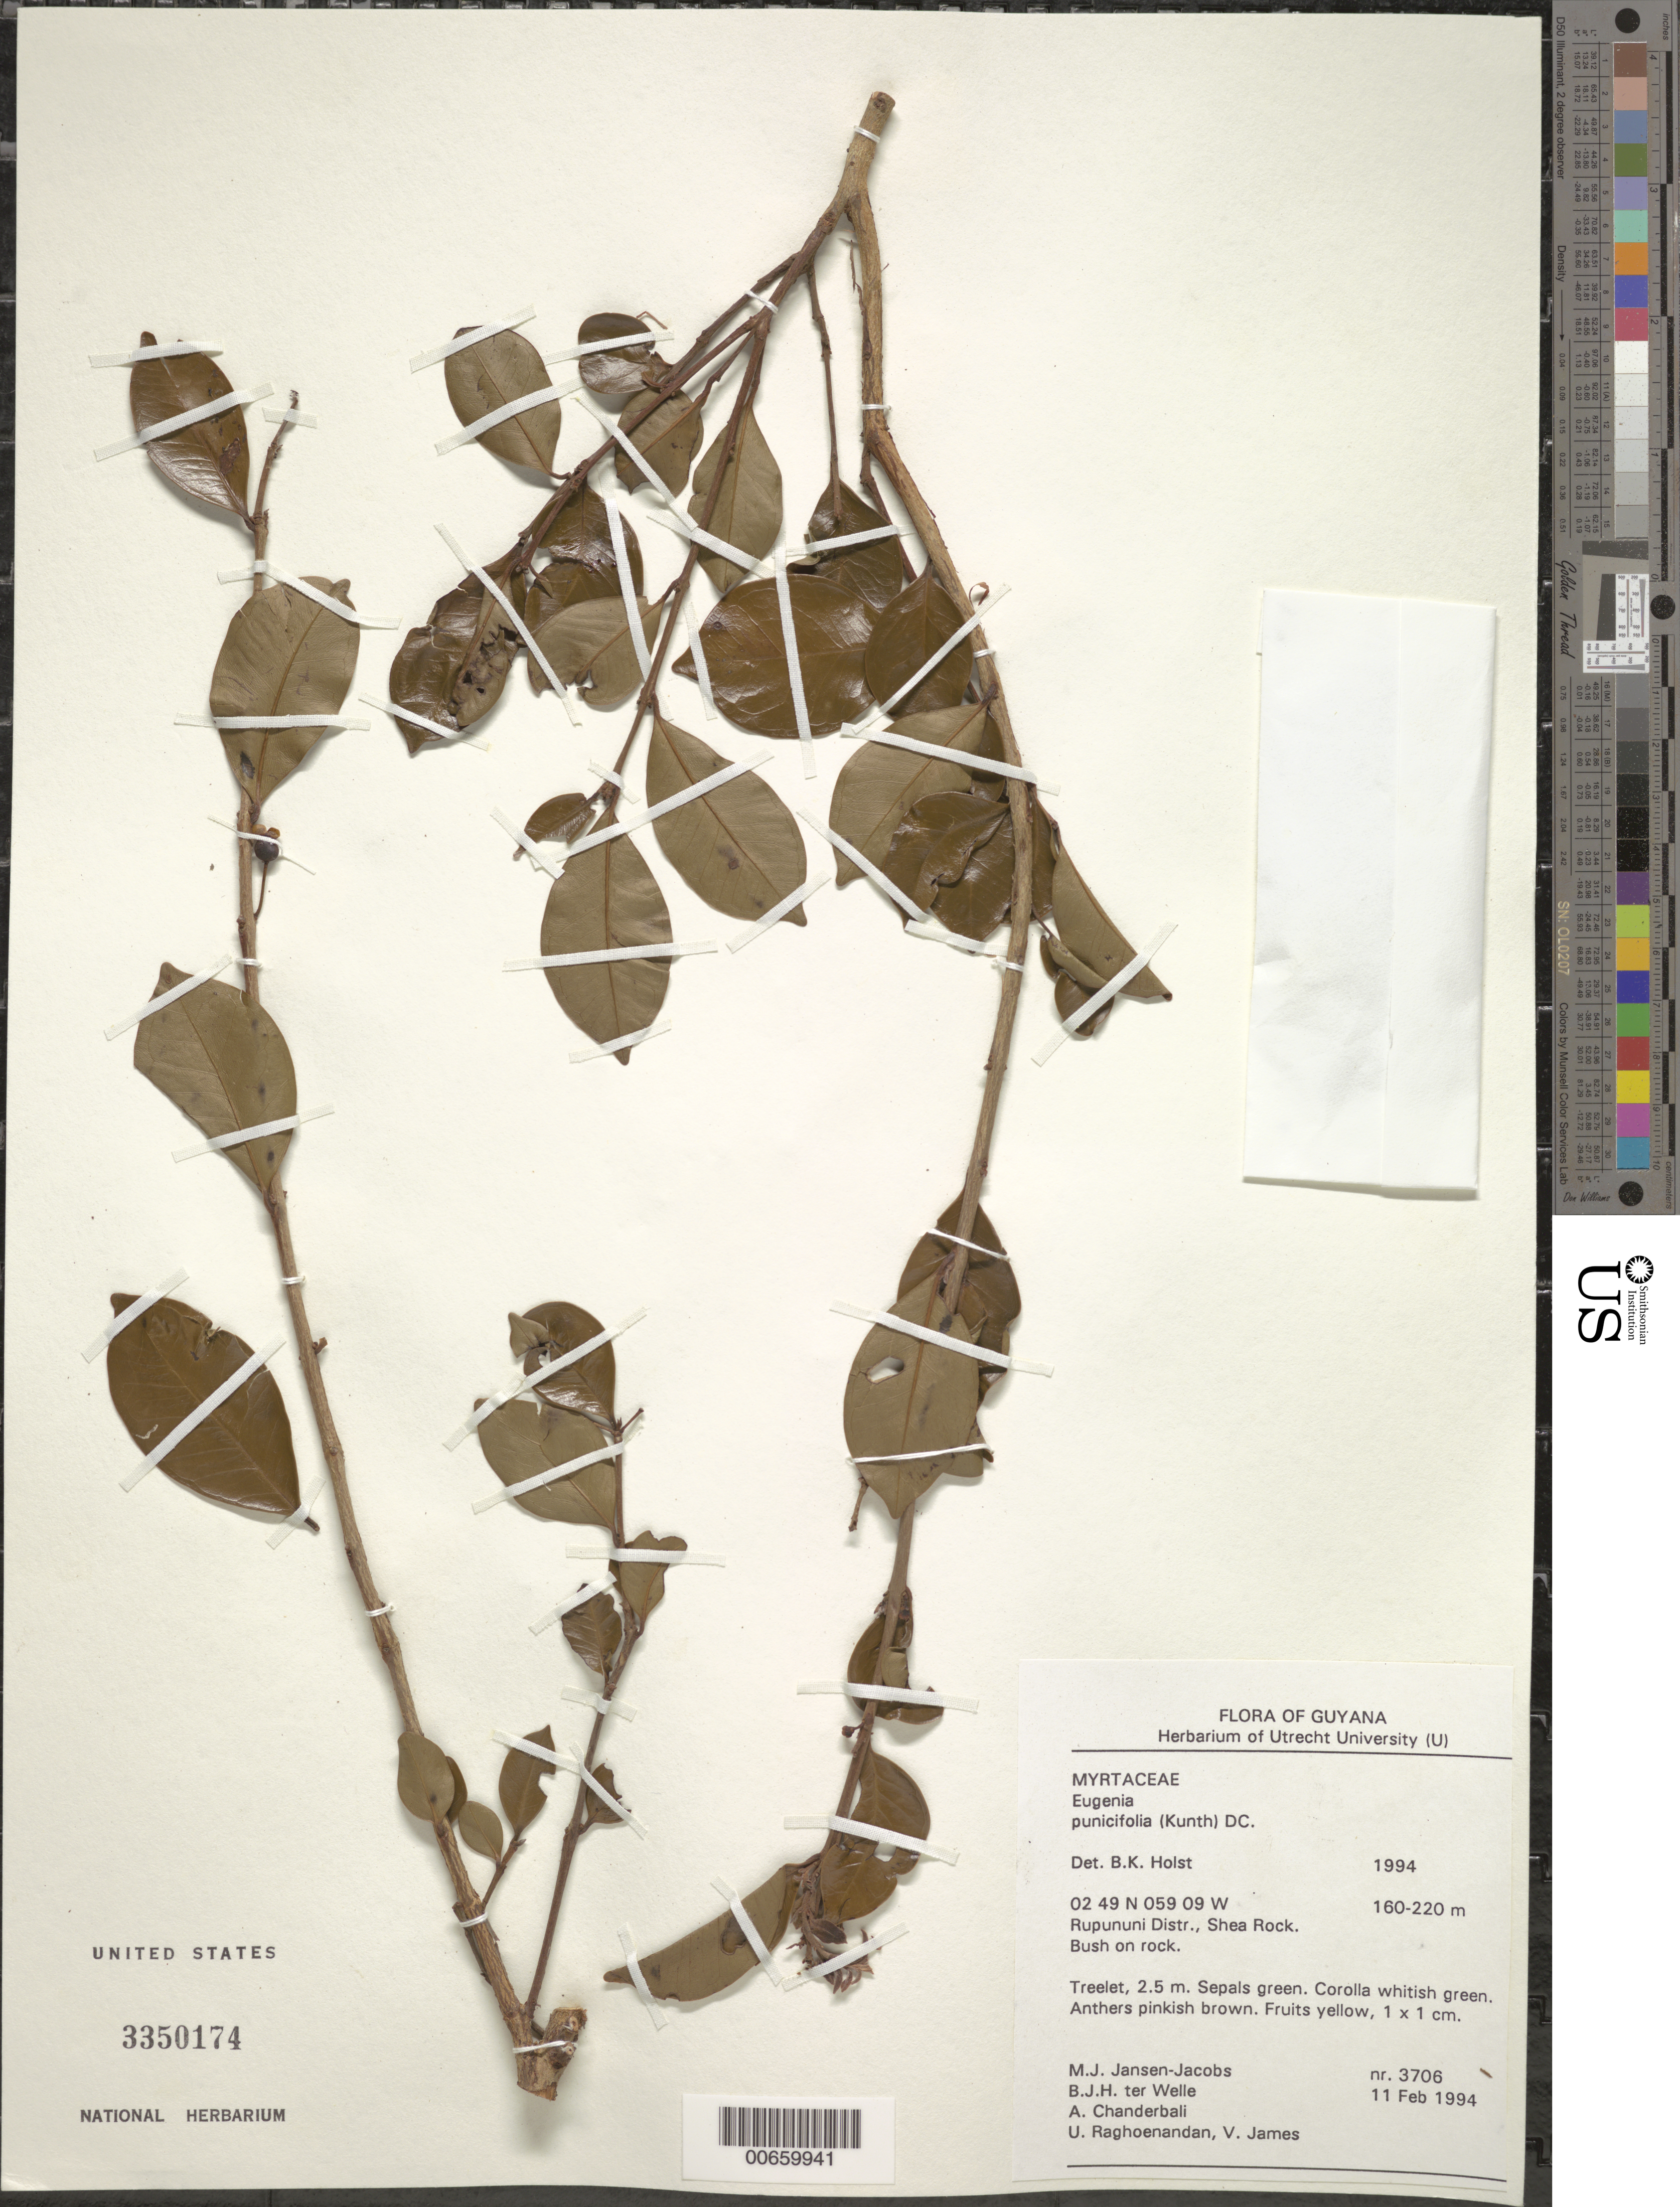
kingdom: Plantae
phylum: Tracheophyta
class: Magnoliopsida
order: Myrtales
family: Myrtaceae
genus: Eugenia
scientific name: Eugenia punicifolia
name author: (Kunth) DC.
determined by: Holst, Bruce K.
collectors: M. J. Jansen-Jacobs, B. Welle, A. S. Chanderbali, U. Raghoenandan & V. James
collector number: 3706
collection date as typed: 11-Feb-94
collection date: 1994-02-11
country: Guyana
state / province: U. Takutu-U. Essequibo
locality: Shea Rock, Rupununi Dist.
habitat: Bush on rock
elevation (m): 160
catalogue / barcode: US 3350174